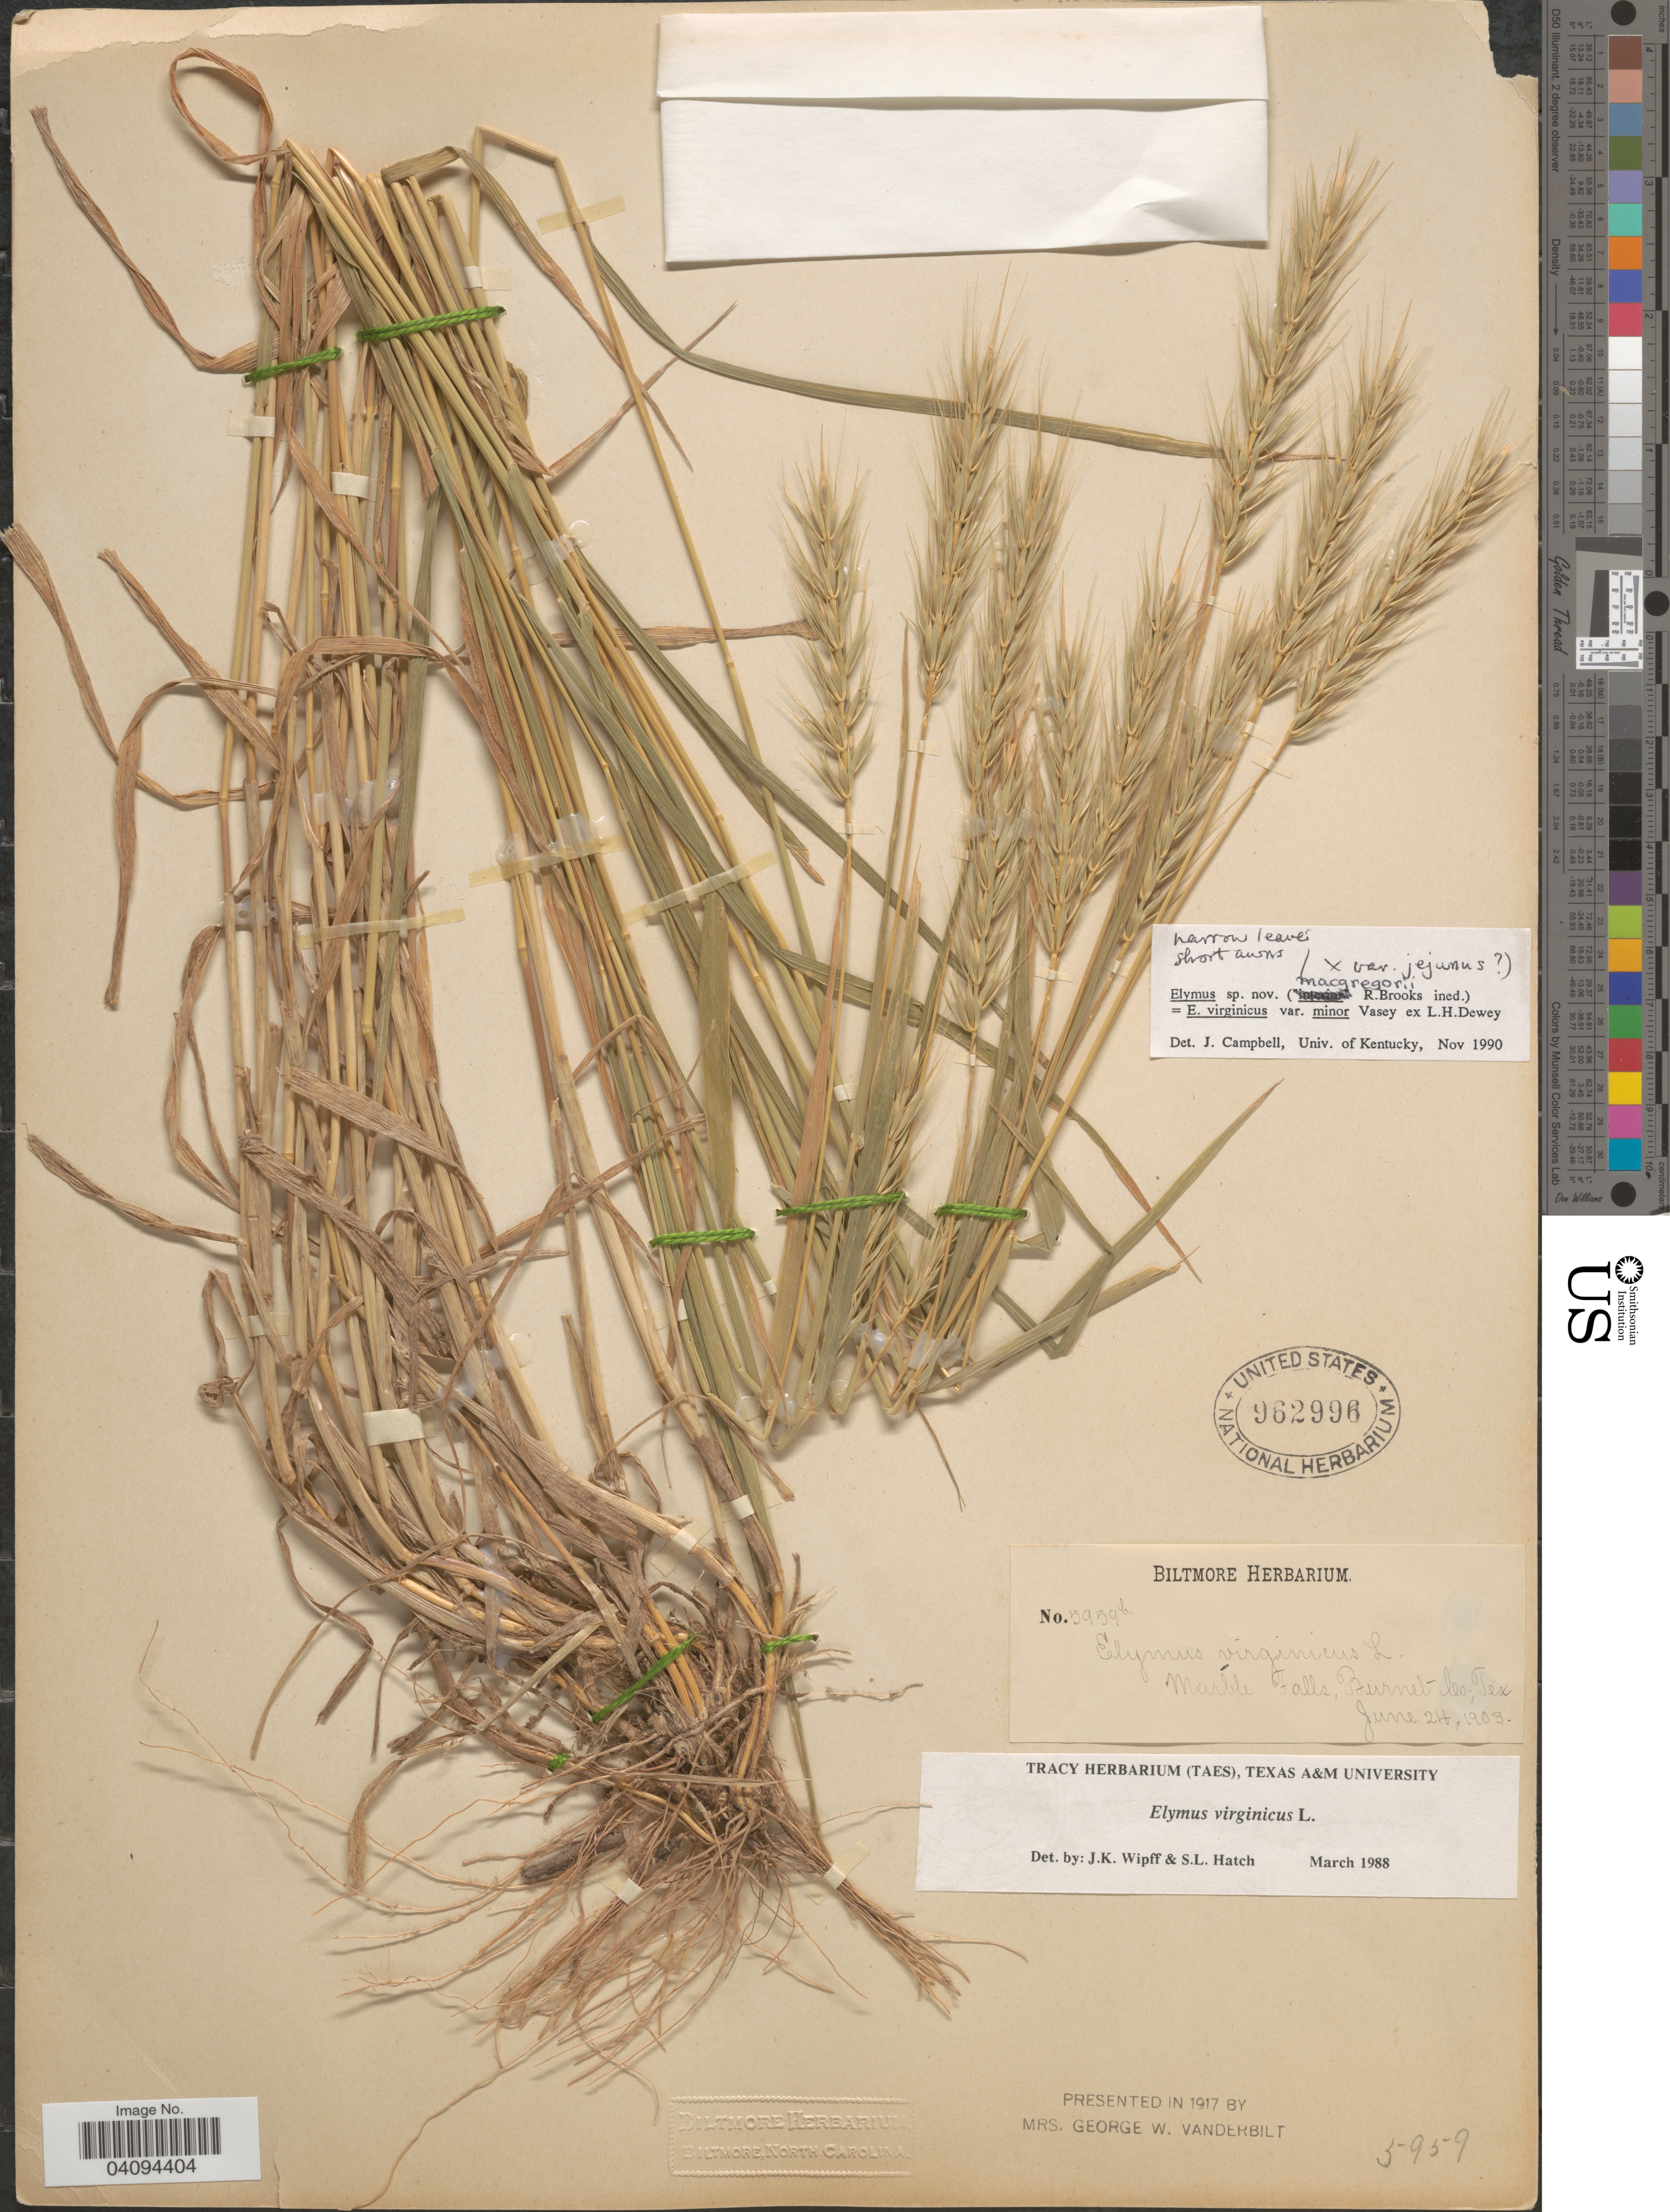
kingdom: Plantae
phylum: Tracheophyta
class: Liliopsida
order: Poales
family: Poaceae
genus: Elymus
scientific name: Elymus macgregorii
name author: R.E. Brooks & J.J.N. Campb.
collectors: ex herb. Biltmore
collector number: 5959b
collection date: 1903-06-24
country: United States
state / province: Texas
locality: Marble Falls, Burnett Co.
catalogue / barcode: US 962996